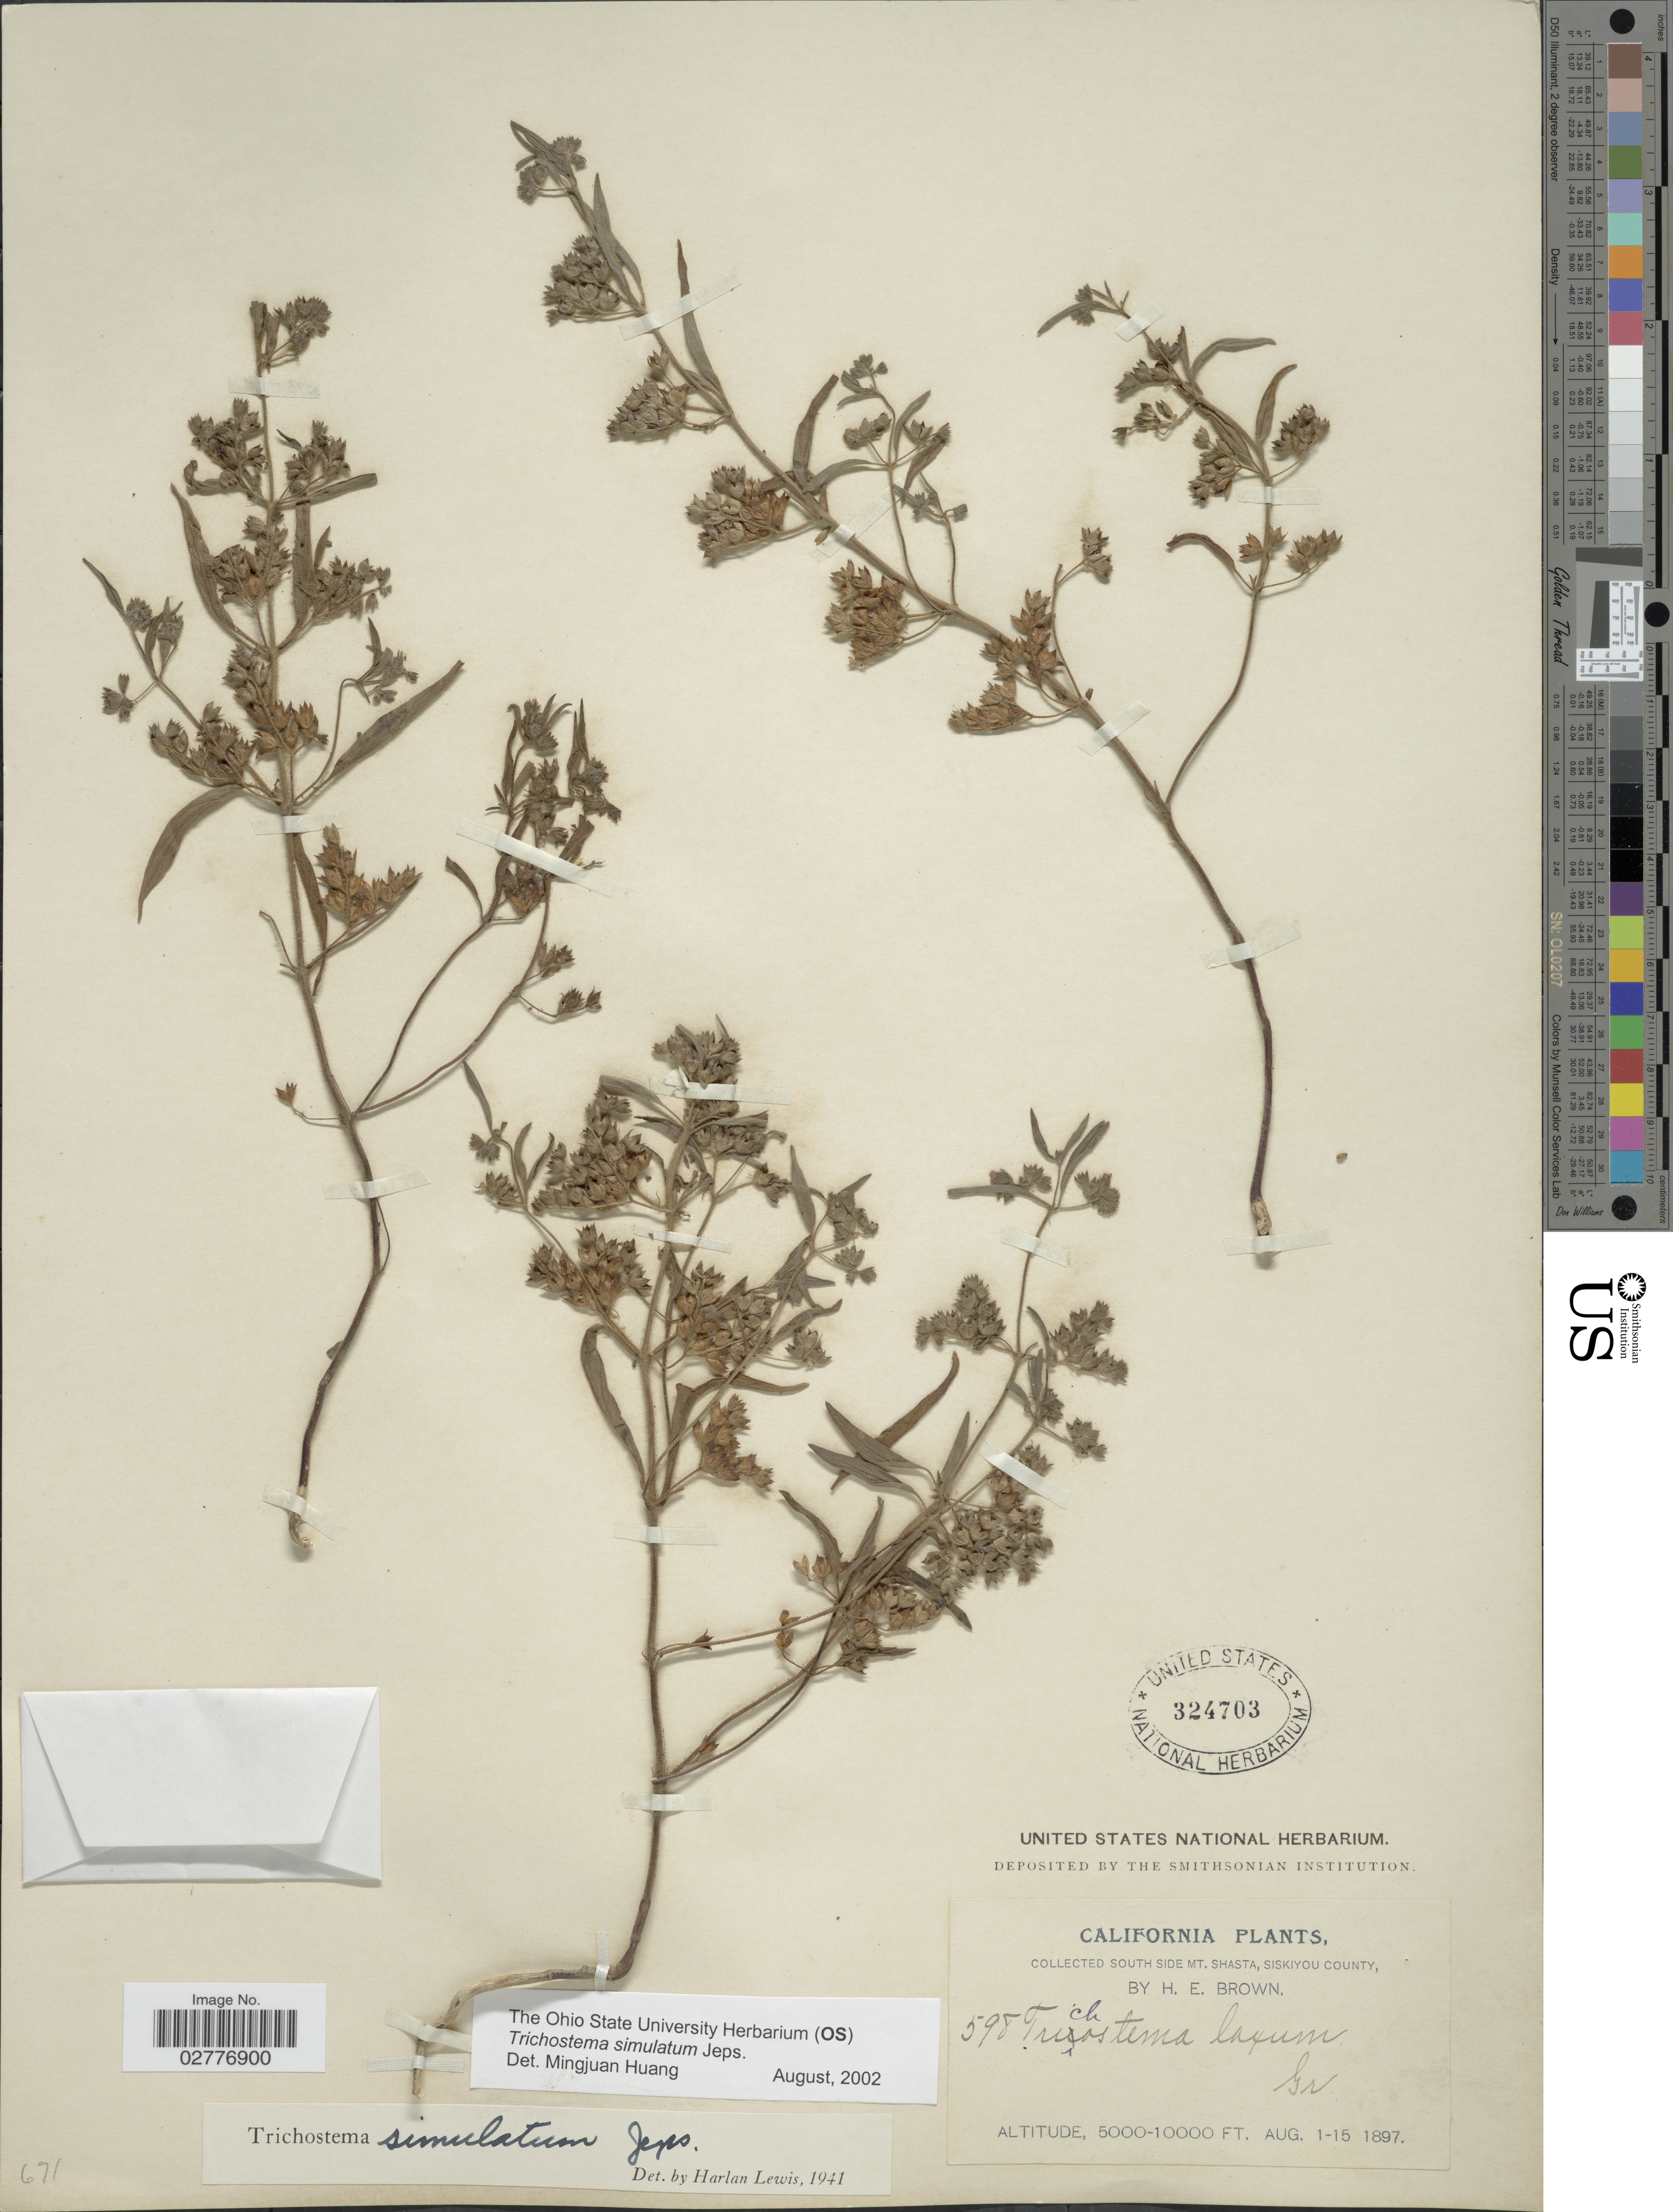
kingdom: Plantae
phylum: Tracheophyta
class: Magnoliopsida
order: Lamiales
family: Lamiaceae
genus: Trichostema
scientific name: Trichostema simulatum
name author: Jeps.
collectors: H. E. Brown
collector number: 598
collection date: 1897-08-01/1897-08-15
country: United States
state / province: California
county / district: Siskiyou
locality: South Side Mt. Shasta, Siskiyou County.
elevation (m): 1524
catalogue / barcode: US 324703